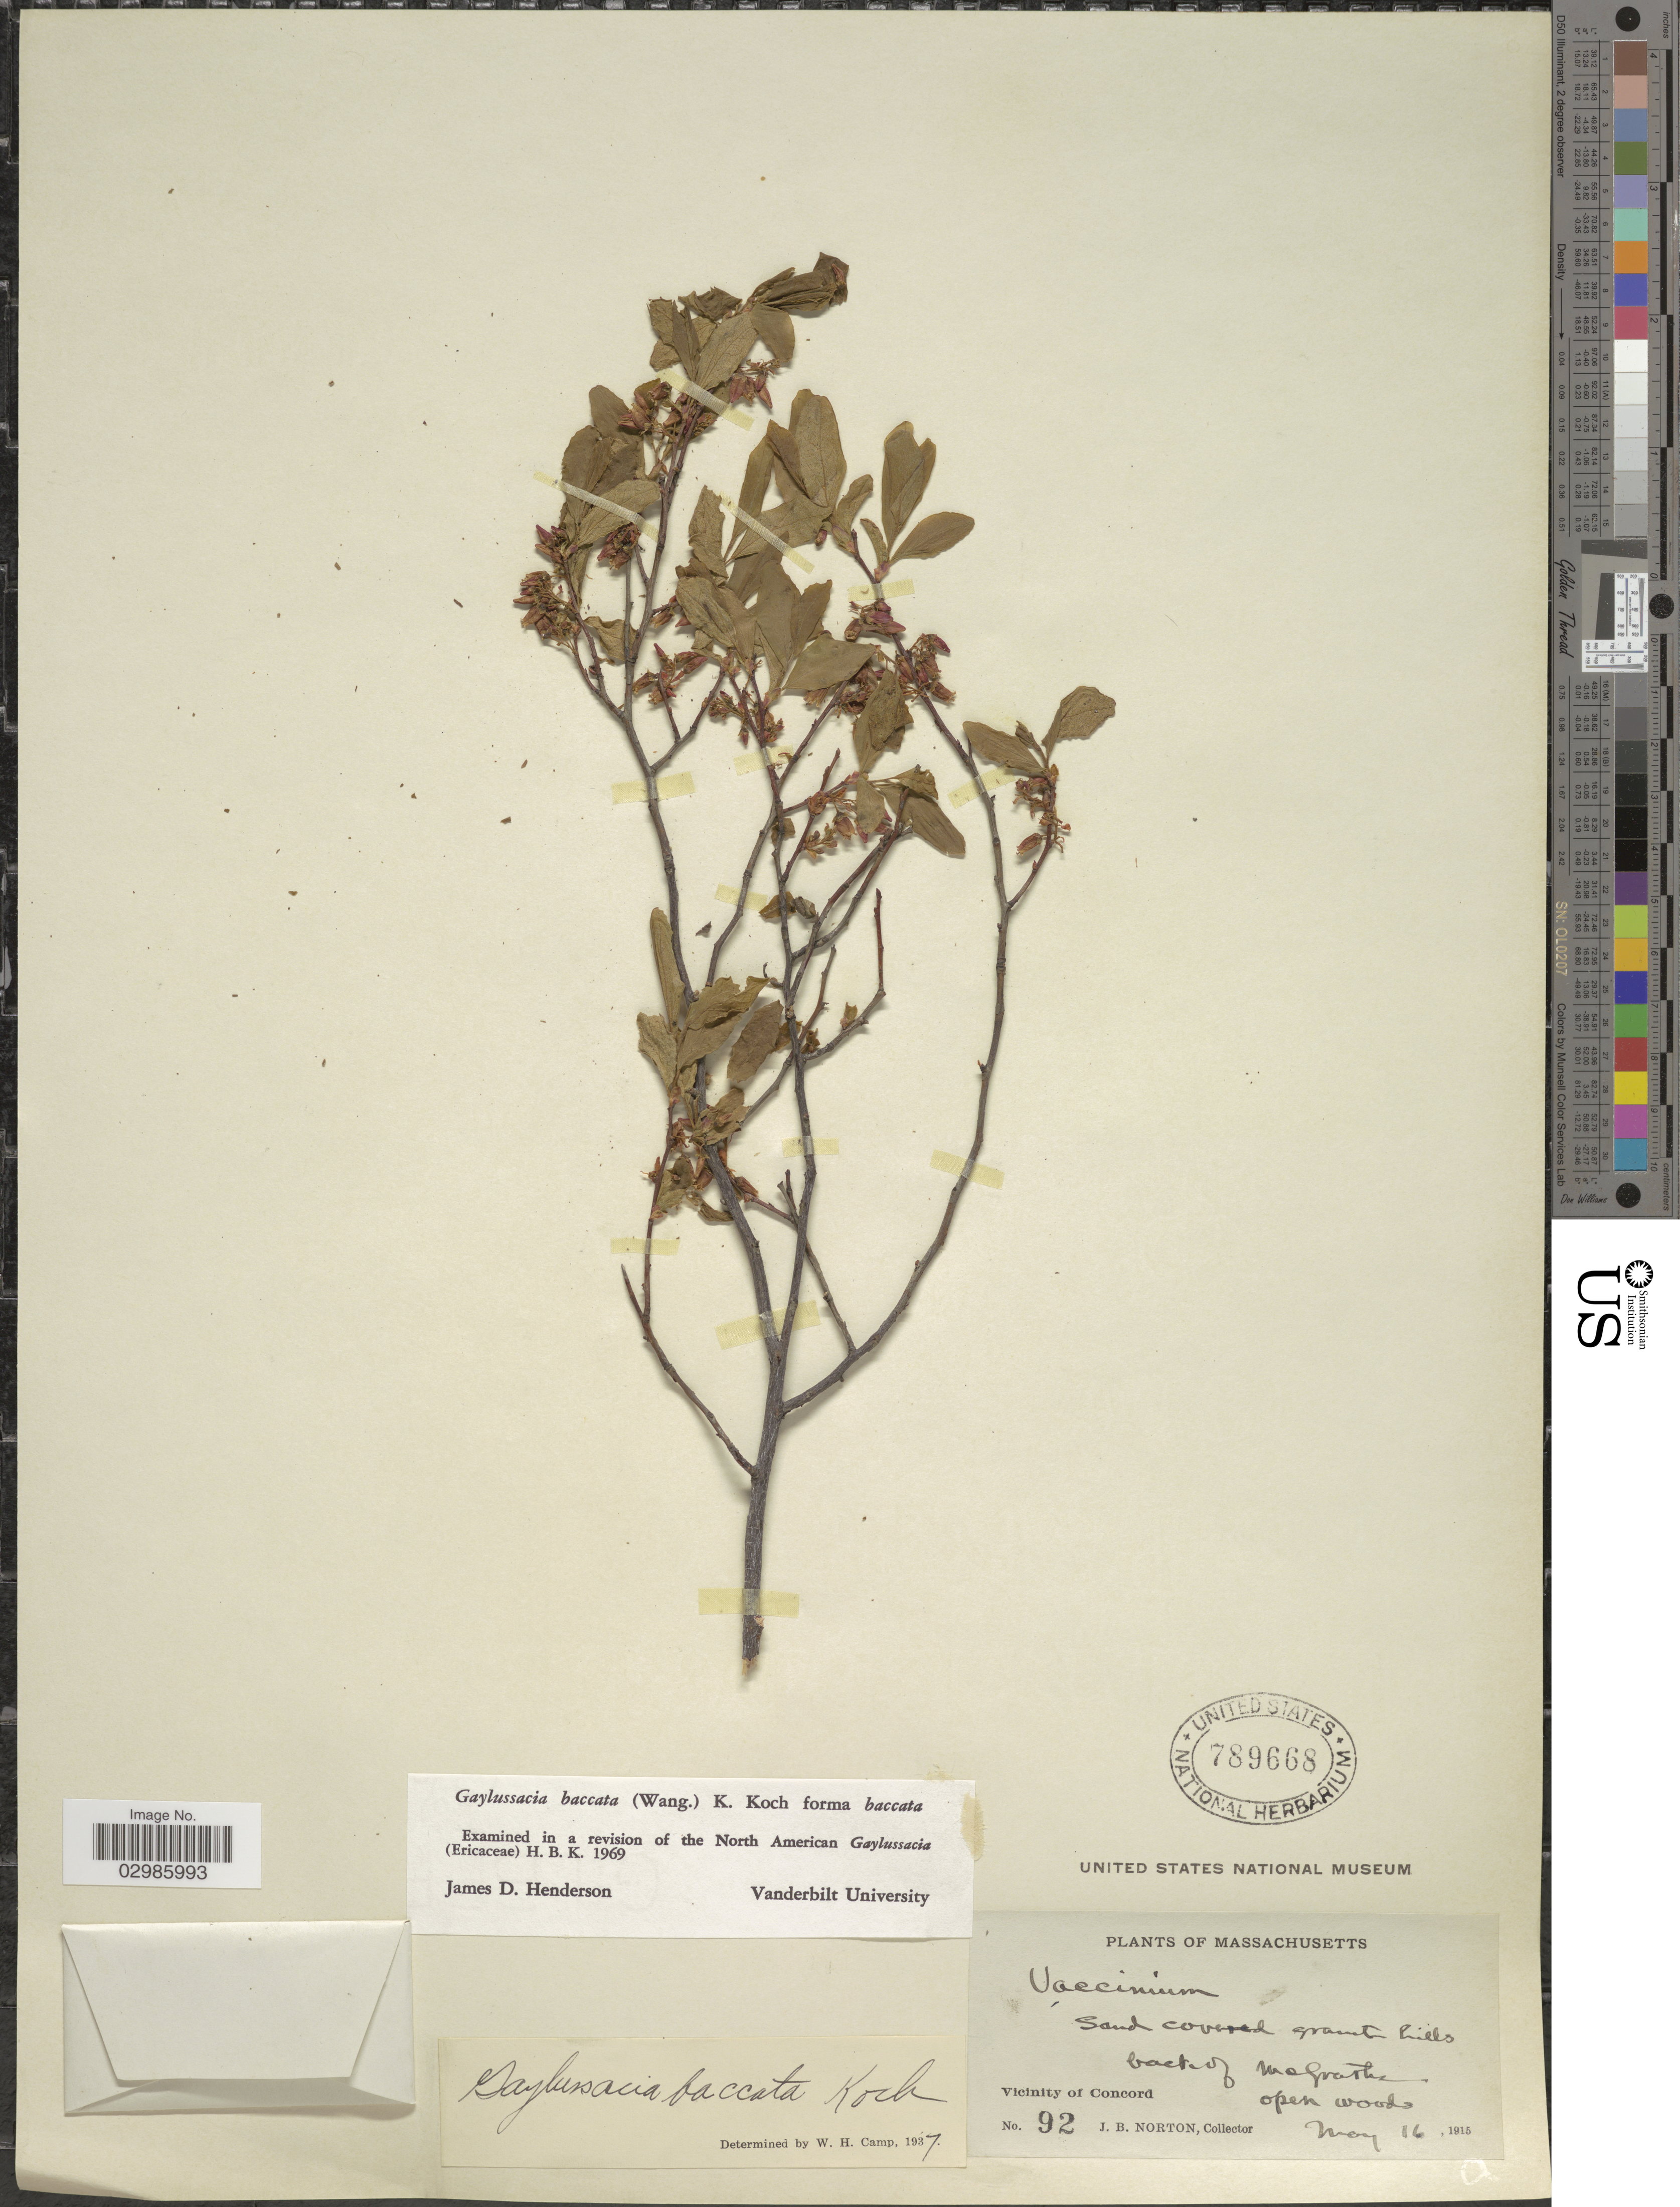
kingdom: Plantae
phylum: Tracheophyta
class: Magnoliopsida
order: Ericales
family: Ericaceae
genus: Gaylussacia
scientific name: Gaylussacia baccata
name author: (Wangenh.) K. Koch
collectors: J. B. Norton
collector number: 92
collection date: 1915-05-16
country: United States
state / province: Massachusetts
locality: Back of McGrath. Vicinity of Concord.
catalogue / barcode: US 789668